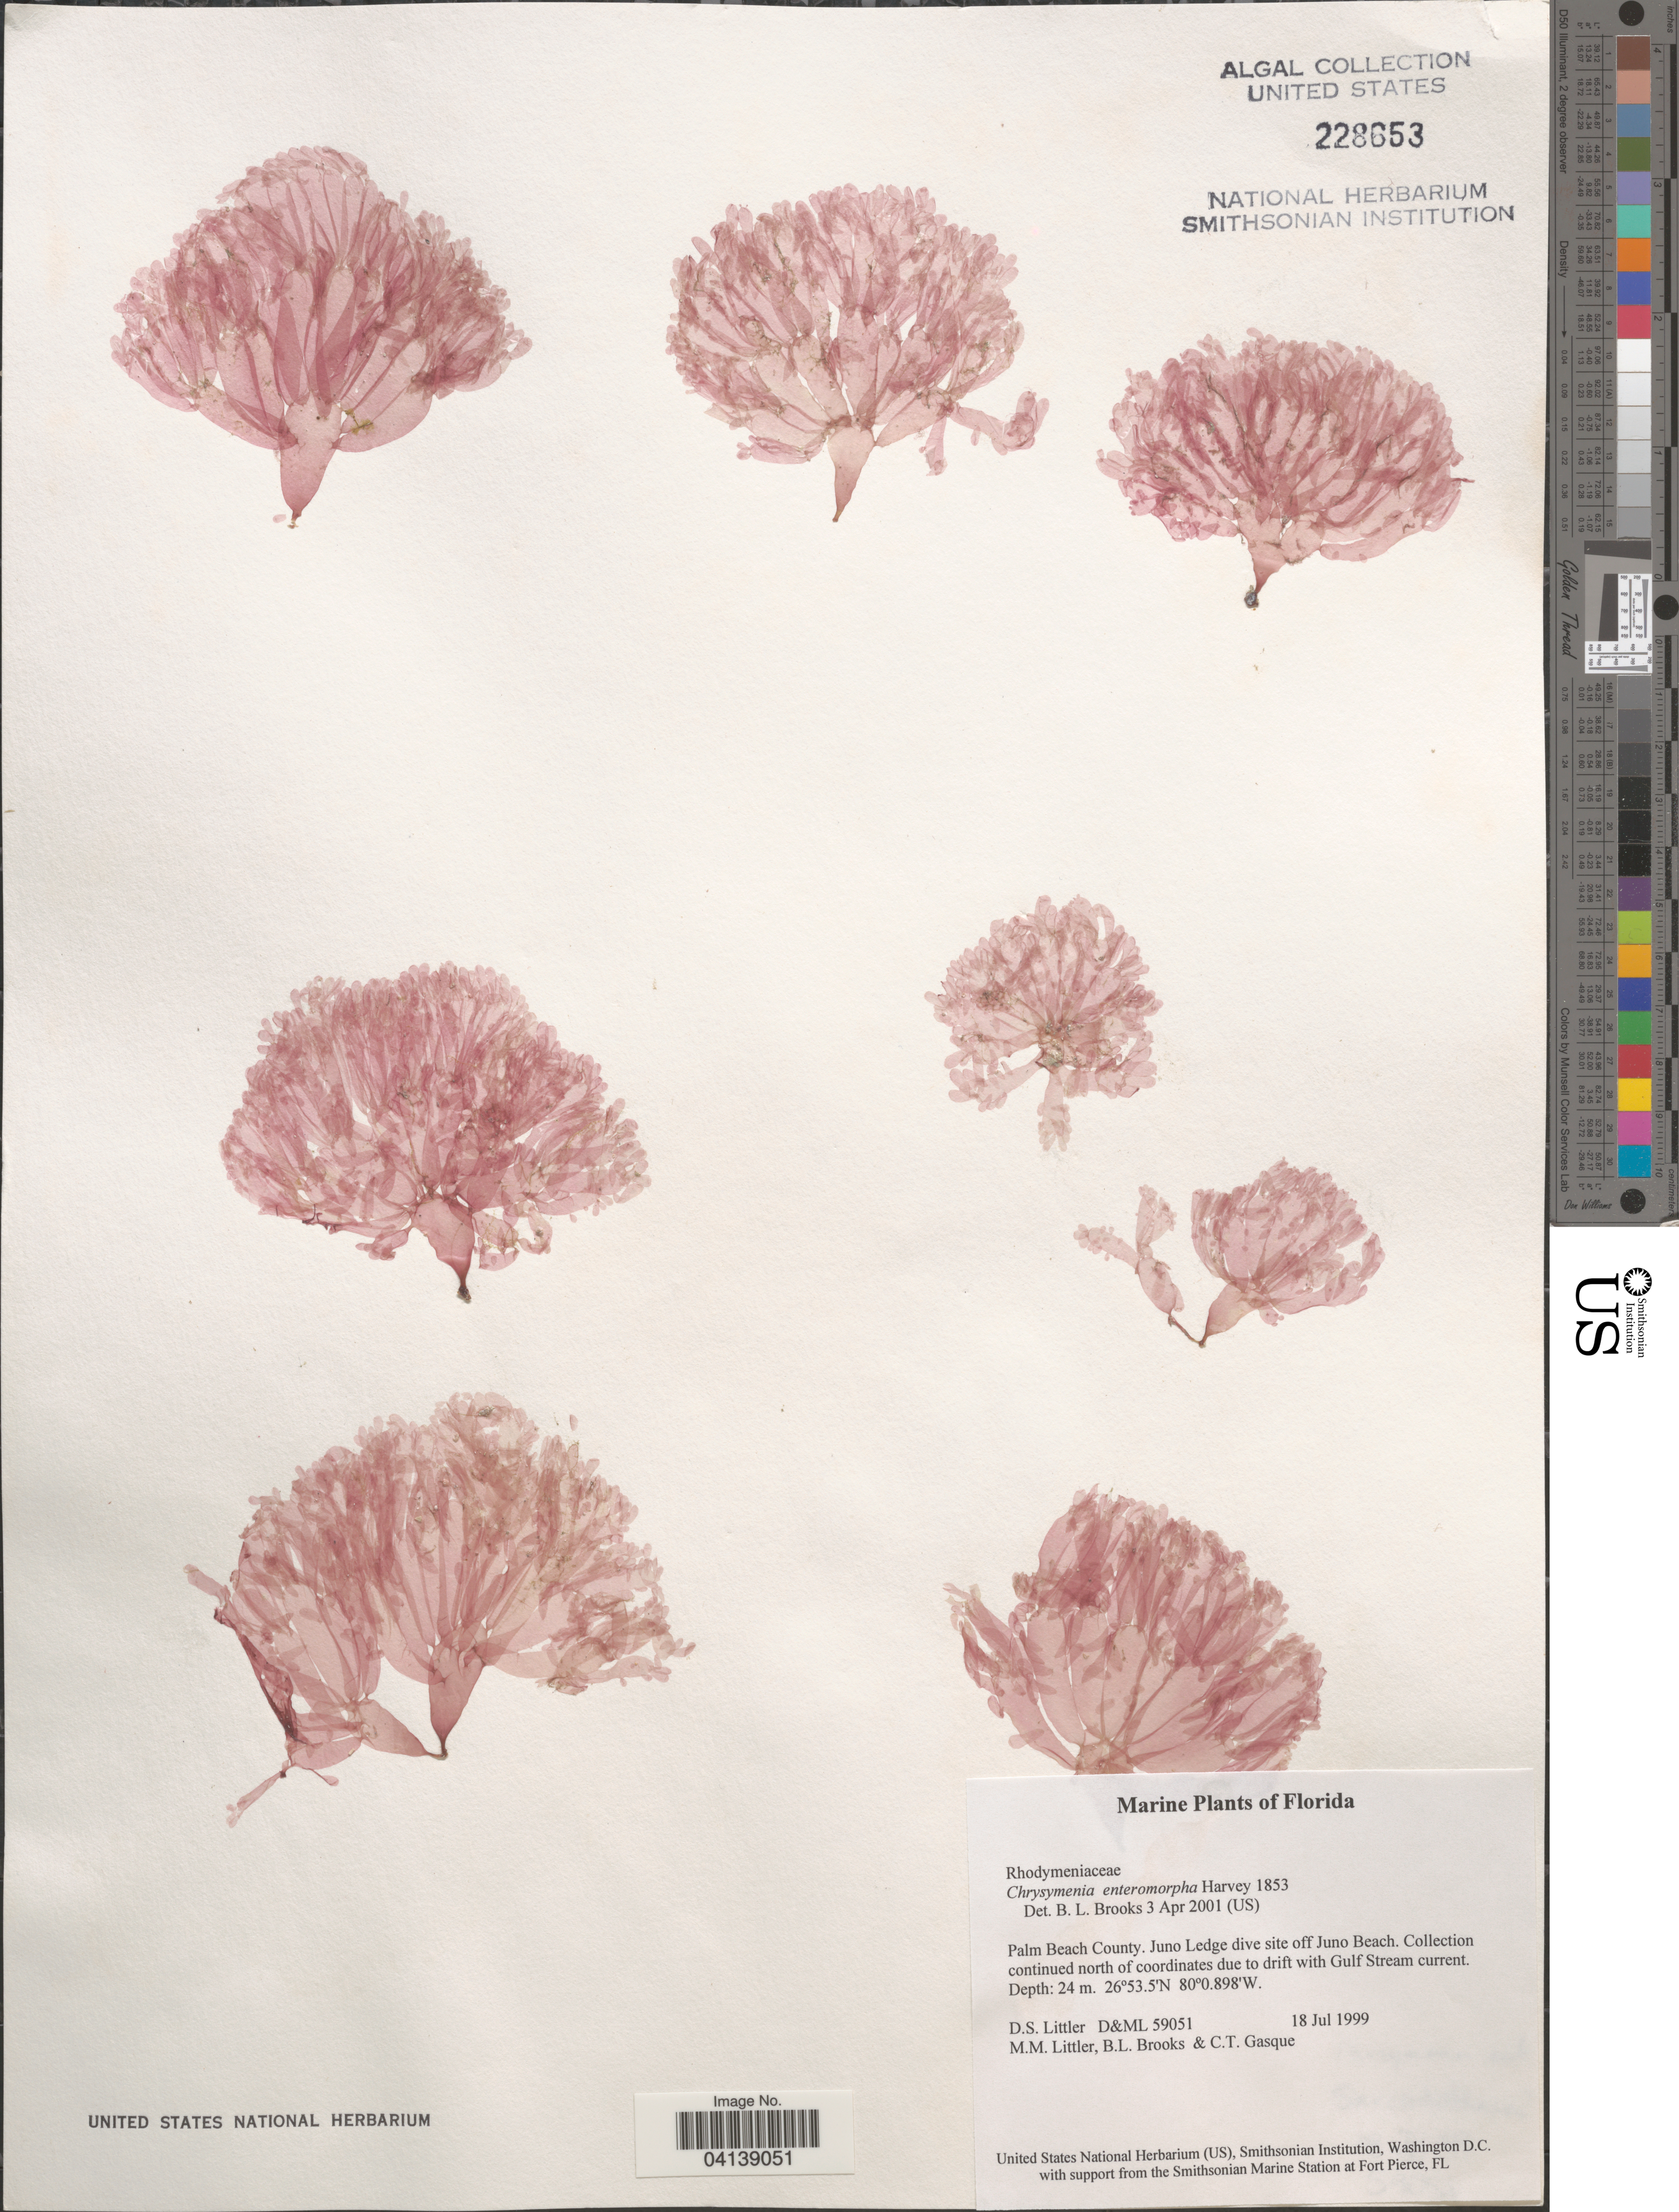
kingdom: Plantae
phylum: Rhodophyta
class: Florideophyceae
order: Rhodymeniales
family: Rhodymeniaceae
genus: Botryocladia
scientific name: Botryocladia enteromorpha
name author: (Harv.) W.E. Schmidt et al. in W.E. Schmidt et al.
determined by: Algae name updating Project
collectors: D. S. Littler, B. Brooks & C. Gasque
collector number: D&ML 59051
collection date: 1999-07-18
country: United States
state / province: Florida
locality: Palm Beach County. Juno ledge dive site off Juno Beach. North of coordinates due to drift with Gulf Stream current.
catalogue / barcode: US 228653